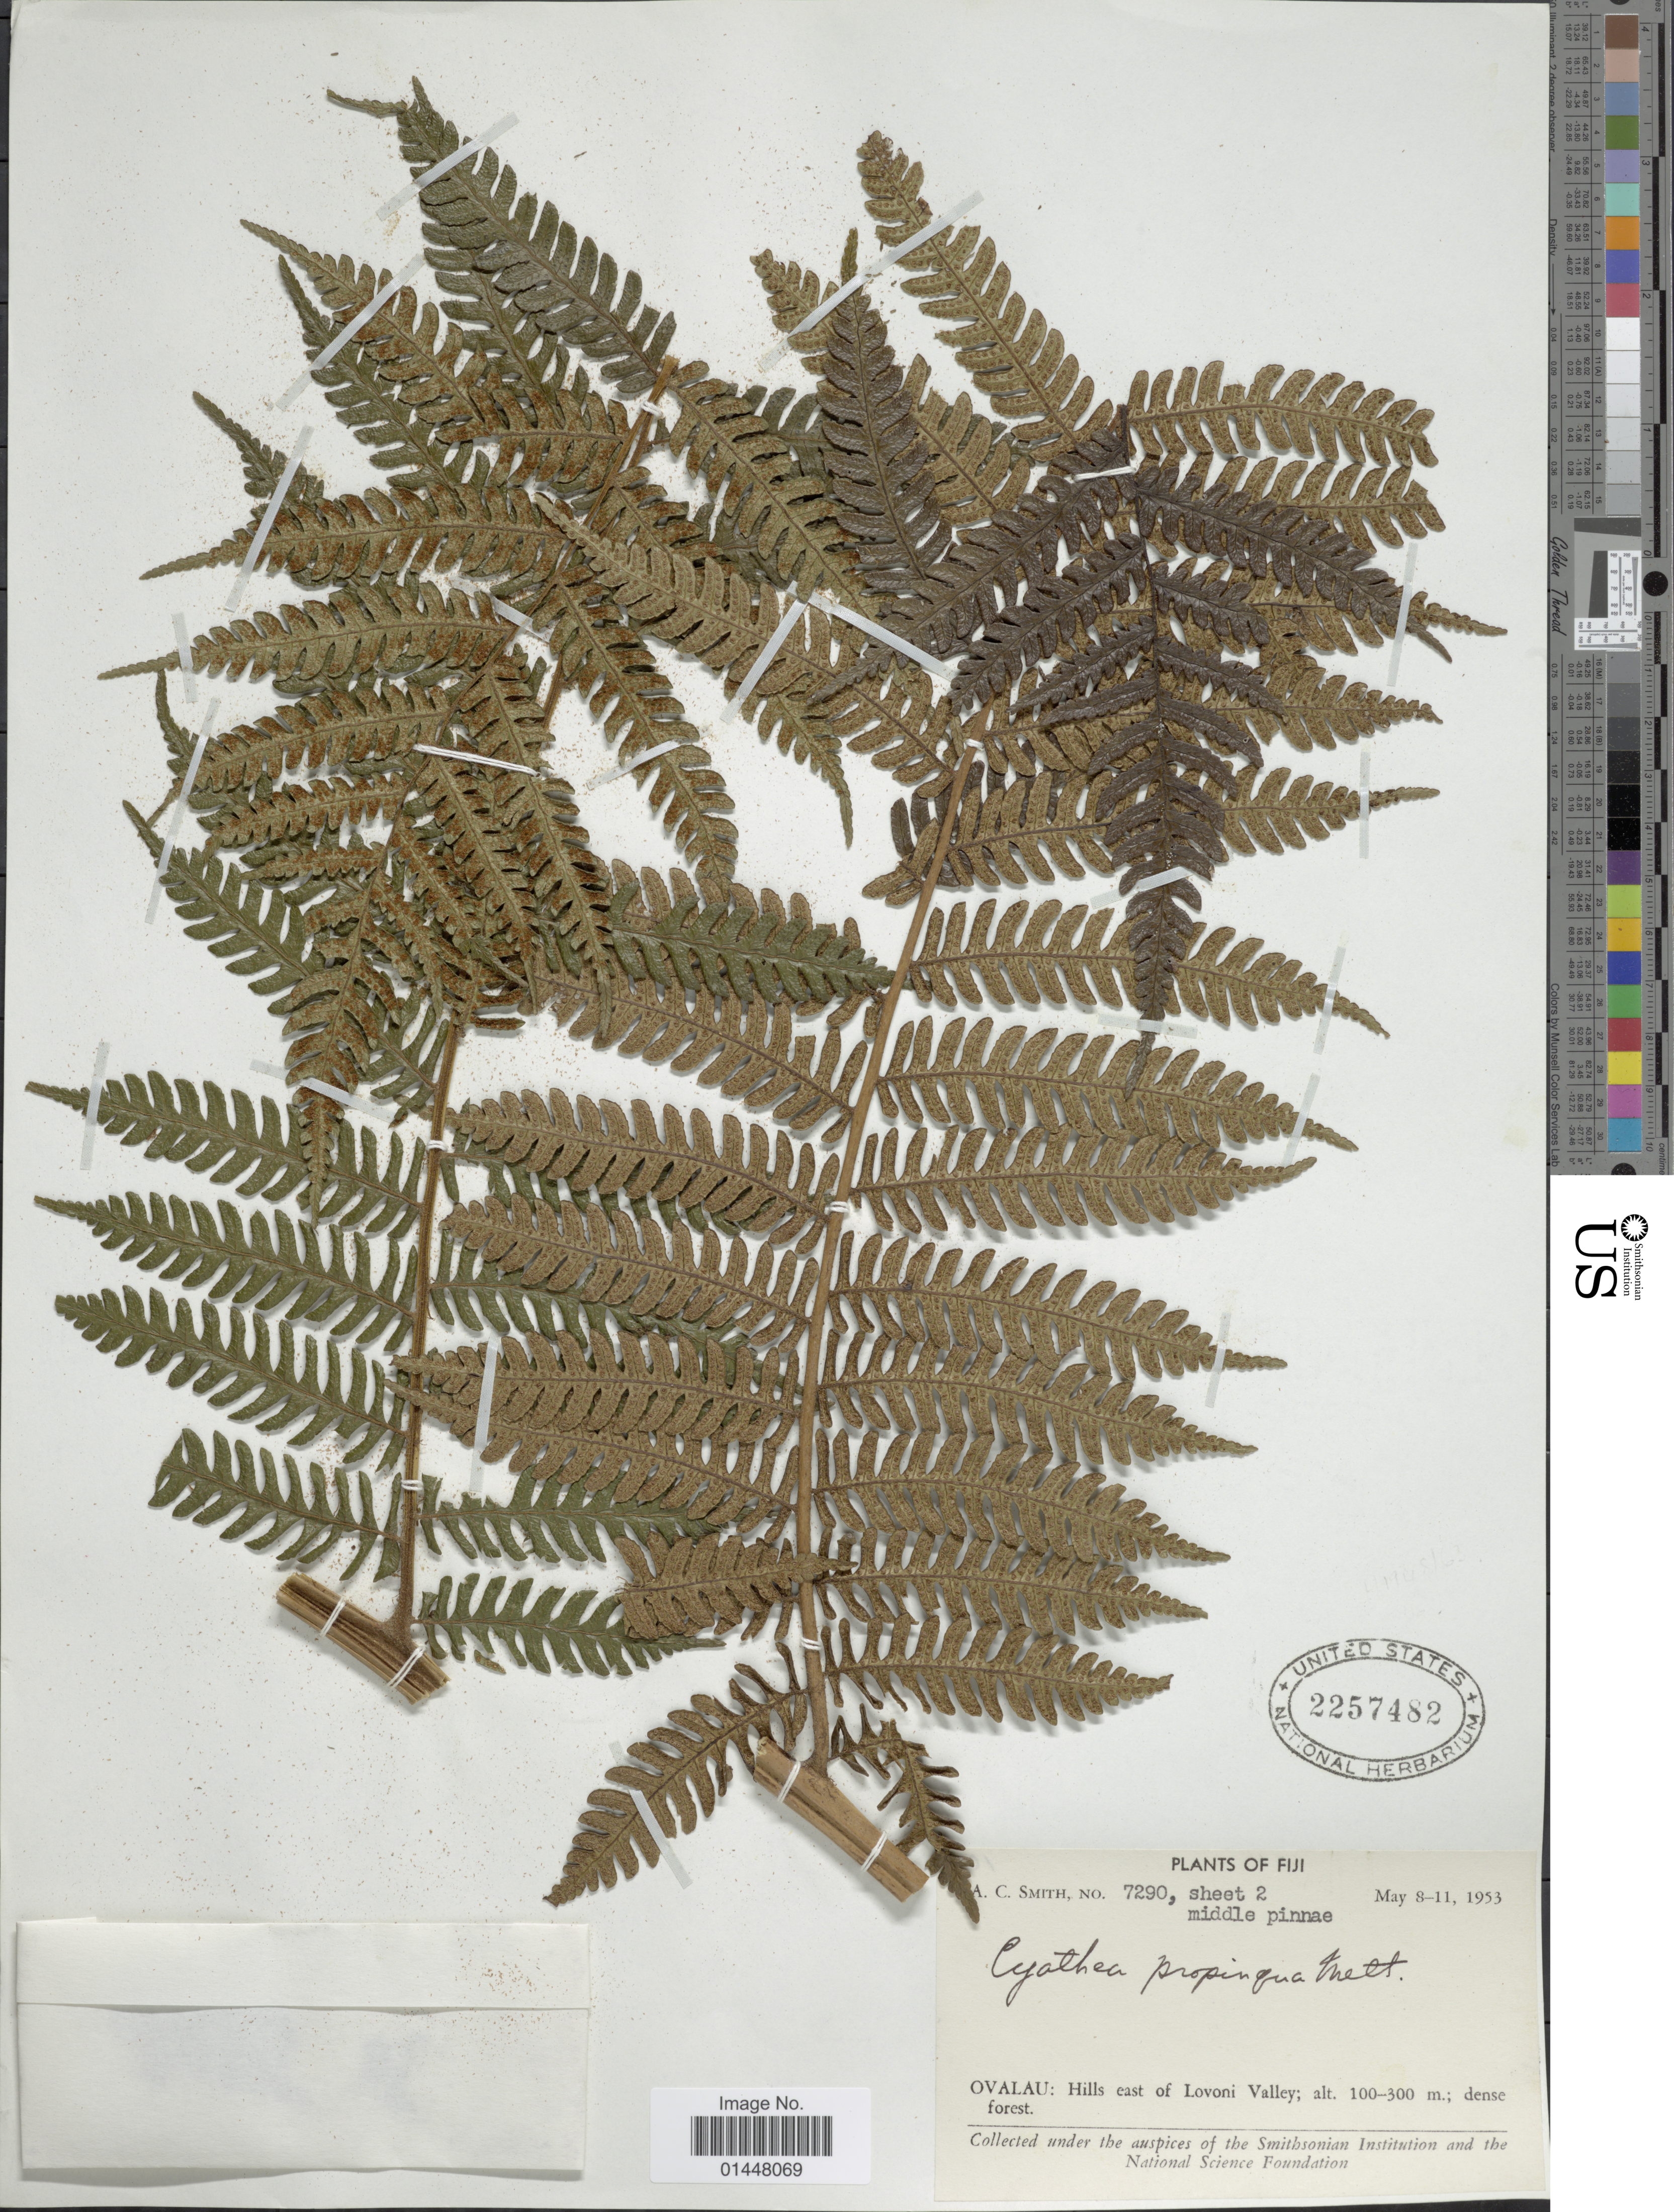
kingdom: Plantae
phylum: Tracheophyta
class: Polypodiopsida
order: Cyatheales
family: Cyatheaceae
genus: Sphaeropteris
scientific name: Sphaeropteris propinqua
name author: (Mett.) R.M. Tryon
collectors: A. C. Smith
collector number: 7290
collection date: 1953-05-08/1953-05-11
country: Fiji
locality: Fiji, Ovalau: Hills east of Lovoni Valley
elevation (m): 100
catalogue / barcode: US 2257482